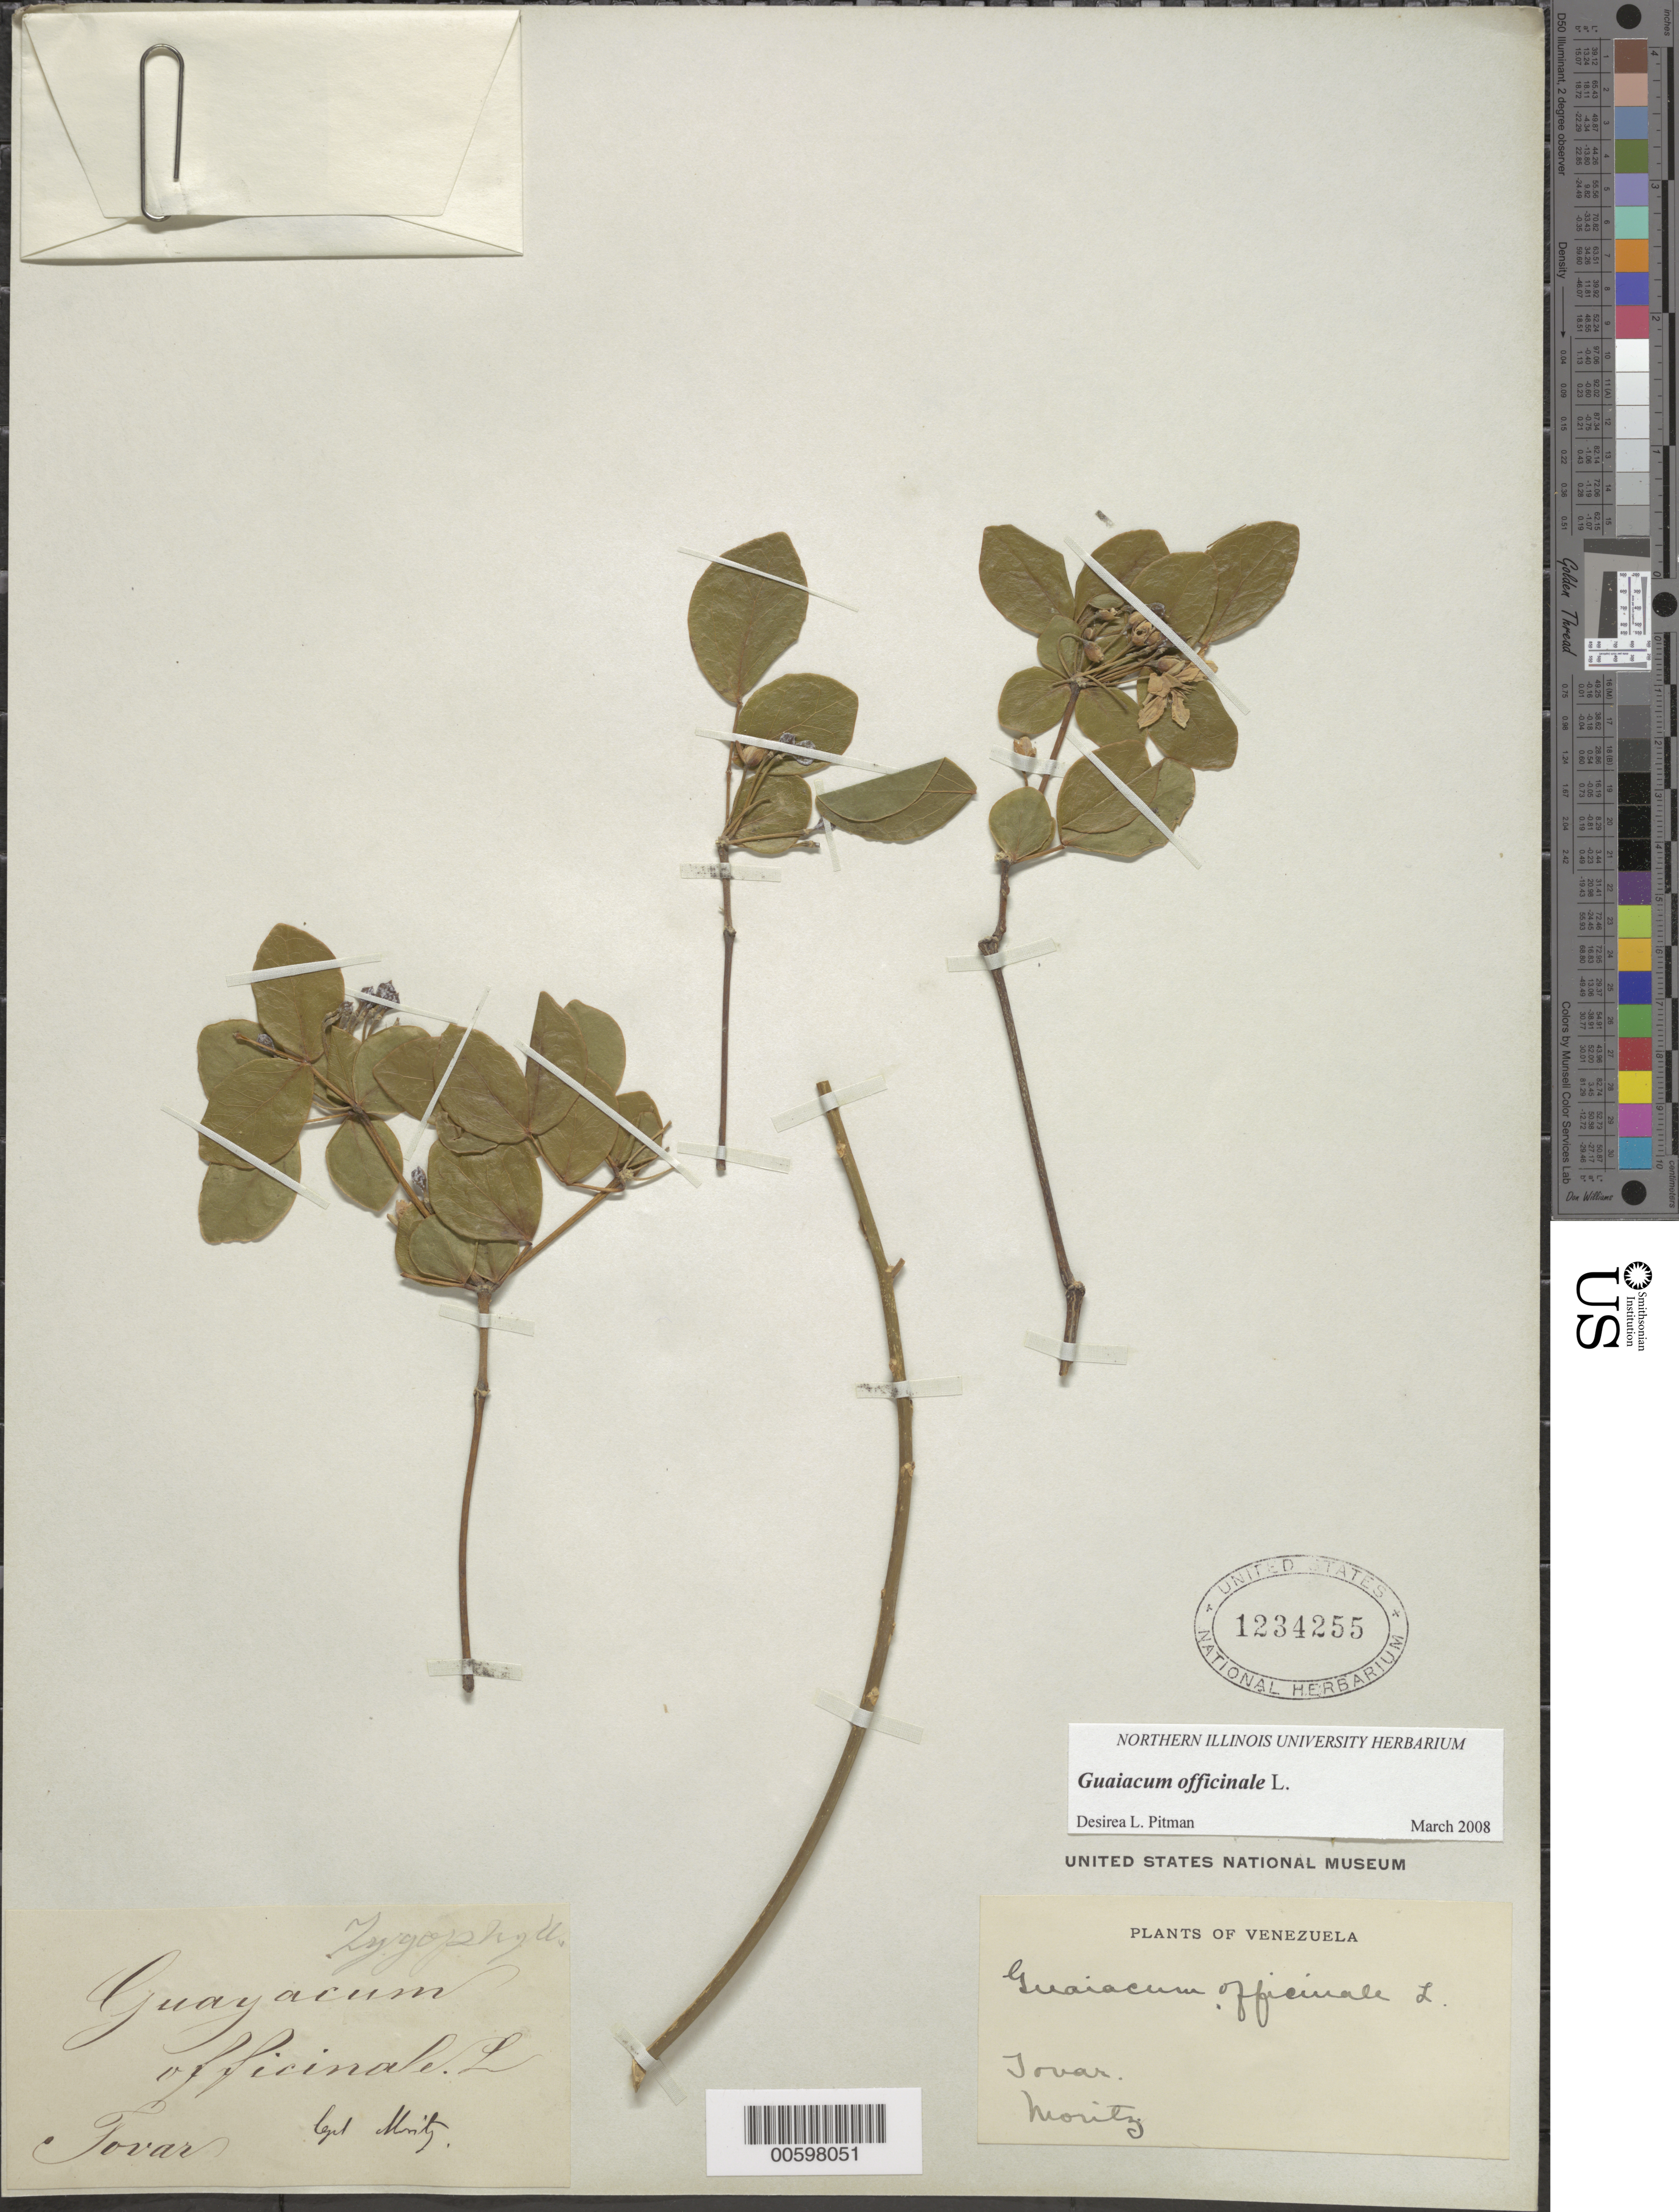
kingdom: Plantae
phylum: Tracheophyta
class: Magnoliopsida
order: Zygophyllales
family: Zygophyllaceae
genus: Guaiacum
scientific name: Guaiacum officinale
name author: L.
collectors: -. Mority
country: Venezuela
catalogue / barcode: US 1234255